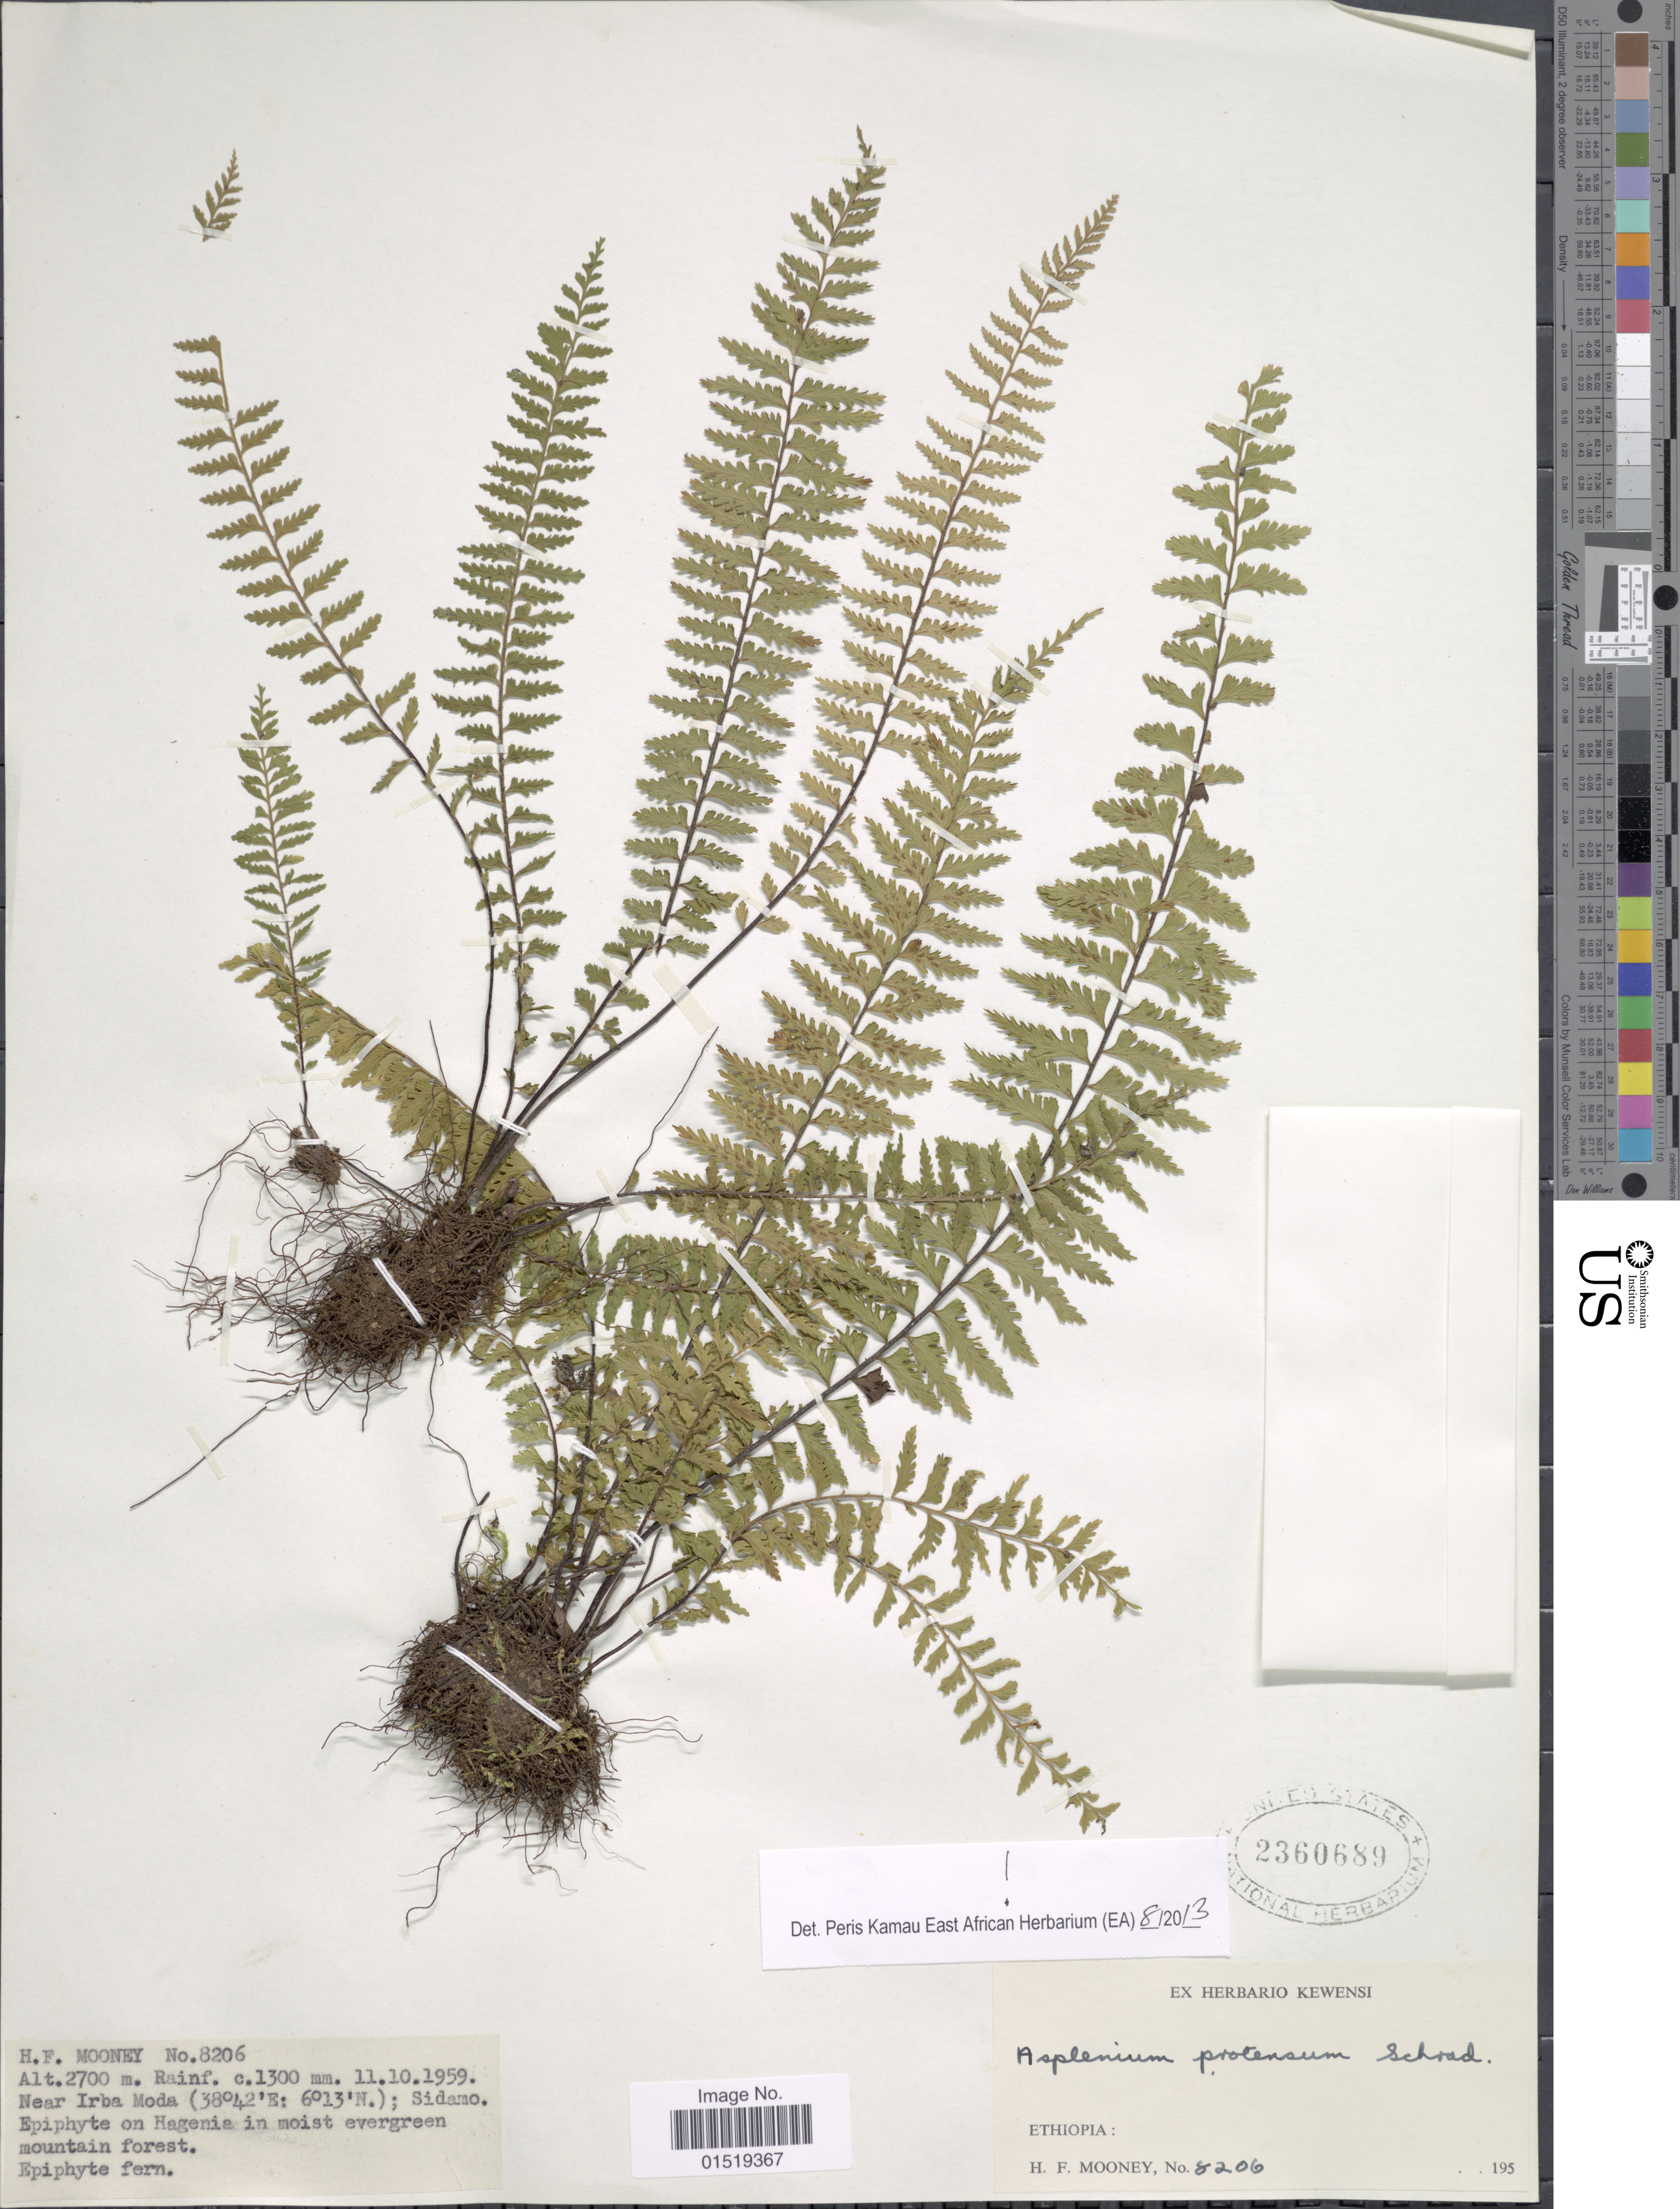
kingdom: Plantae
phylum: Tracheophyta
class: Polypodiopsida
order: Polypodiales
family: Aspleniaceae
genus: Asplenium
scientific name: Asplenium protensum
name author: Schrad.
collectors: H. Mooney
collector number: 8206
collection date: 1959-10-11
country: Ethiopia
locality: Near Irba Moda; Sidamo.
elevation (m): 2700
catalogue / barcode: US 2360689